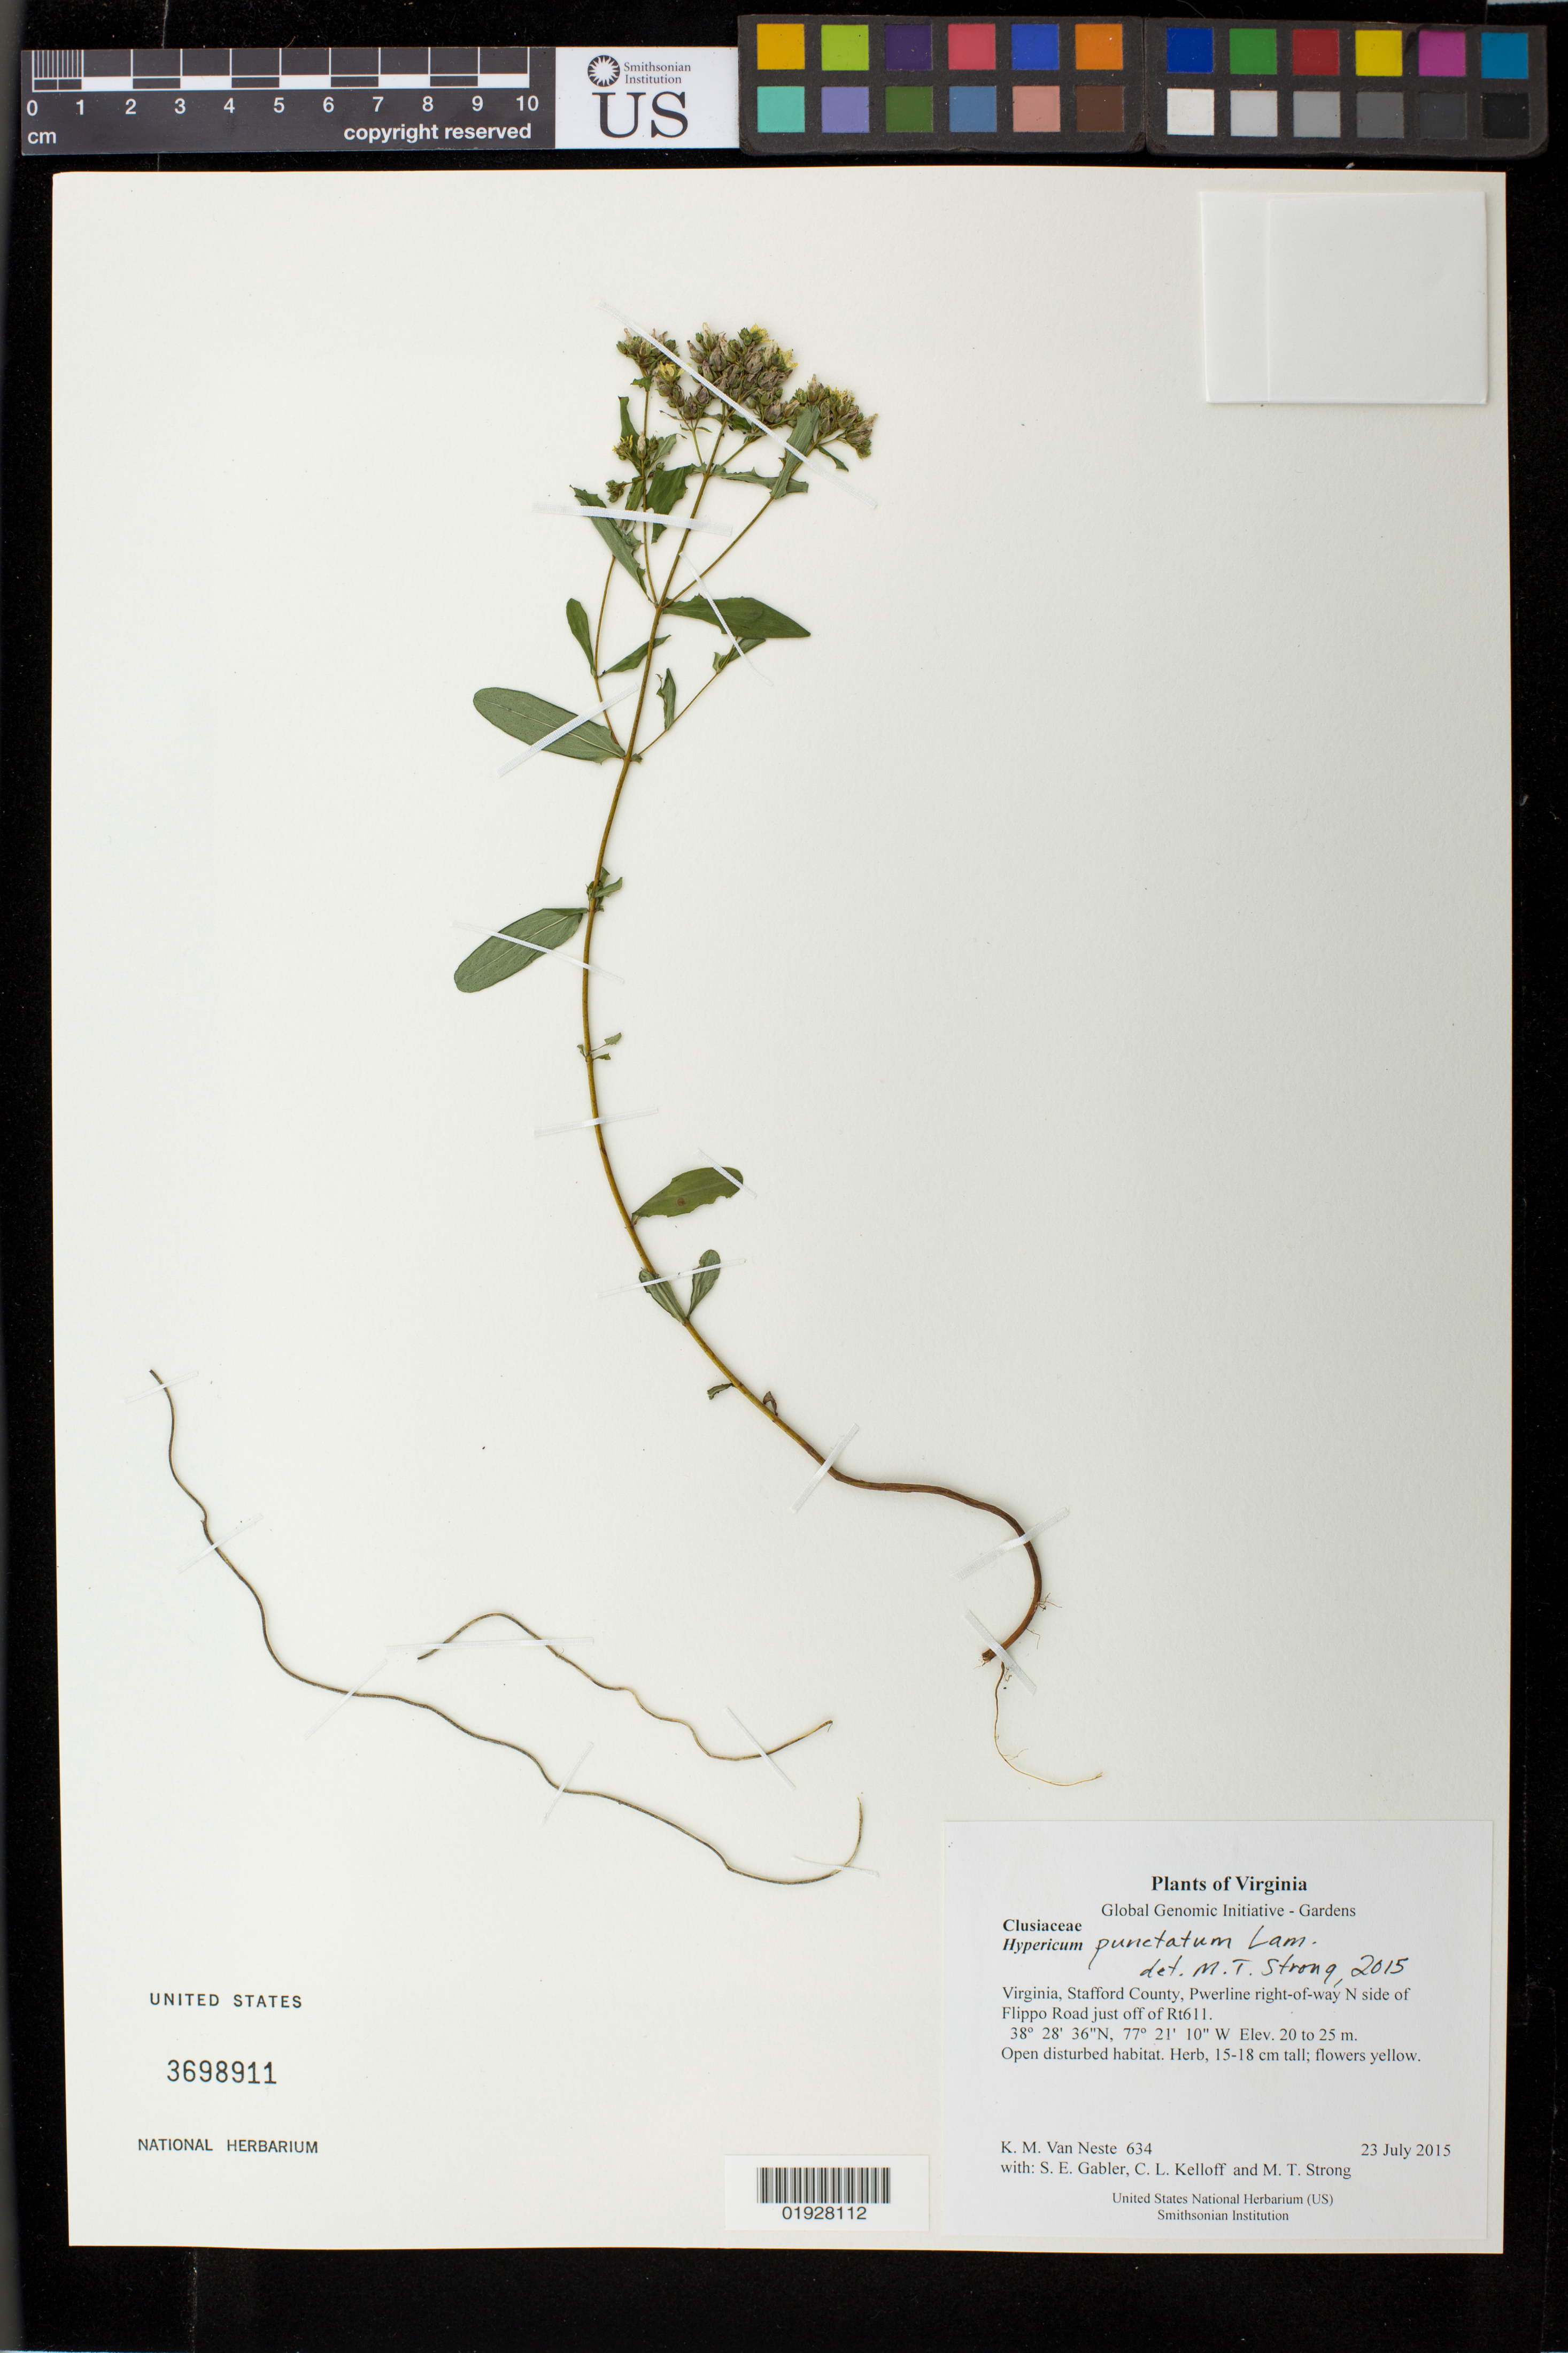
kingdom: Plantae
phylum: Tracheophyta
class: Magnoliopsida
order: Malpighiales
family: Hypericaceae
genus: Hypericum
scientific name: Hypericum punctatum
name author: Lam.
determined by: Strong, M. T., (US), Smithsonian Institution - National Museum of Natural History (UNITED STATES)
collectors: K. M. Van Neste, S. E. Gabler, C. L. Kelloff & M. T. Strong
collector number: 634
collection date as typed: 23 July 2015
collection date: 2015-07-23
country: United States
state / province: Virginia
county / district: Stafford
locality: Pwerline right-of-way N side of Flippo Road just off of Rt611.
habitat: Open disturbed habitat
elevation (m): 20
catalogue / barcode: US 3698911